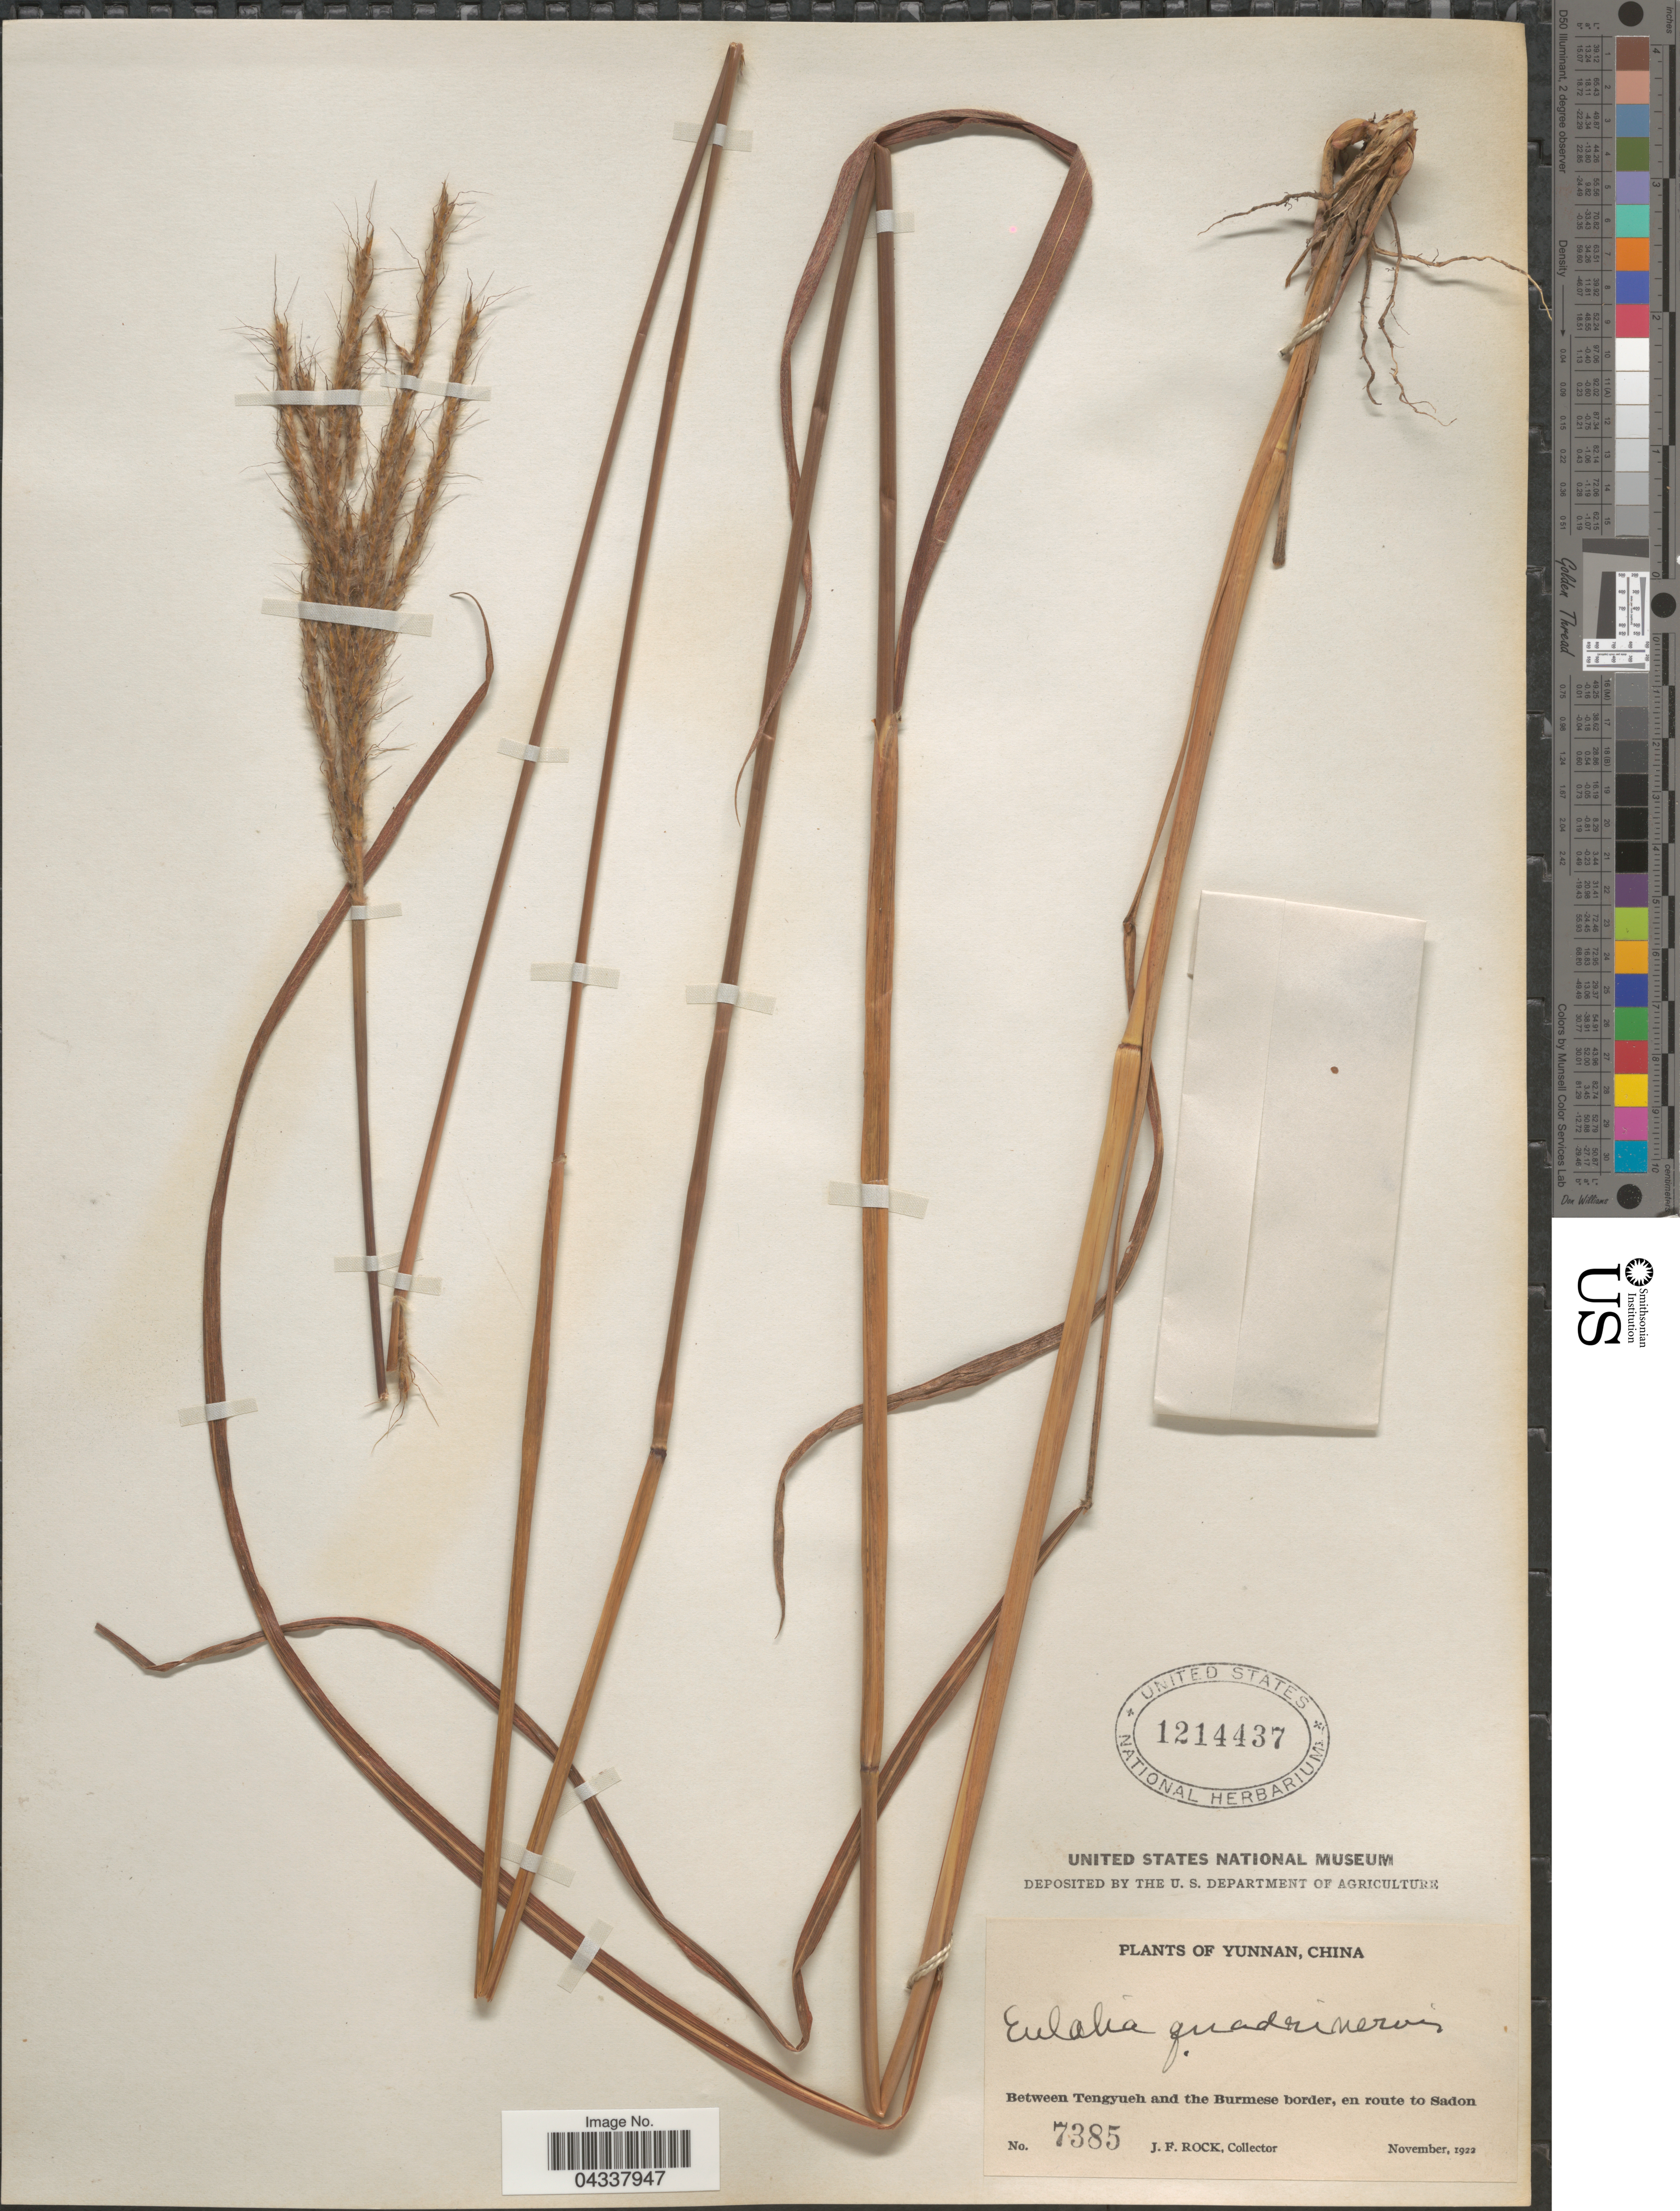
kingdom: Plantae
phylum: Tracheophyta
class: Liliopsida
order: Poales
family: Poaceae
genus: Pseudopogonatherum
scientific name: Pseudopogonatherum quadrinerve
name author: (Hack.) Ohwi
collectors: J. Rock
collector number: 7385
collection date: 1922-11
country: China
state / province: Yunnan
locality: Between Tengyueh and the Burmese border, en route to Sadon.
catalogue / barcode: US 1214437